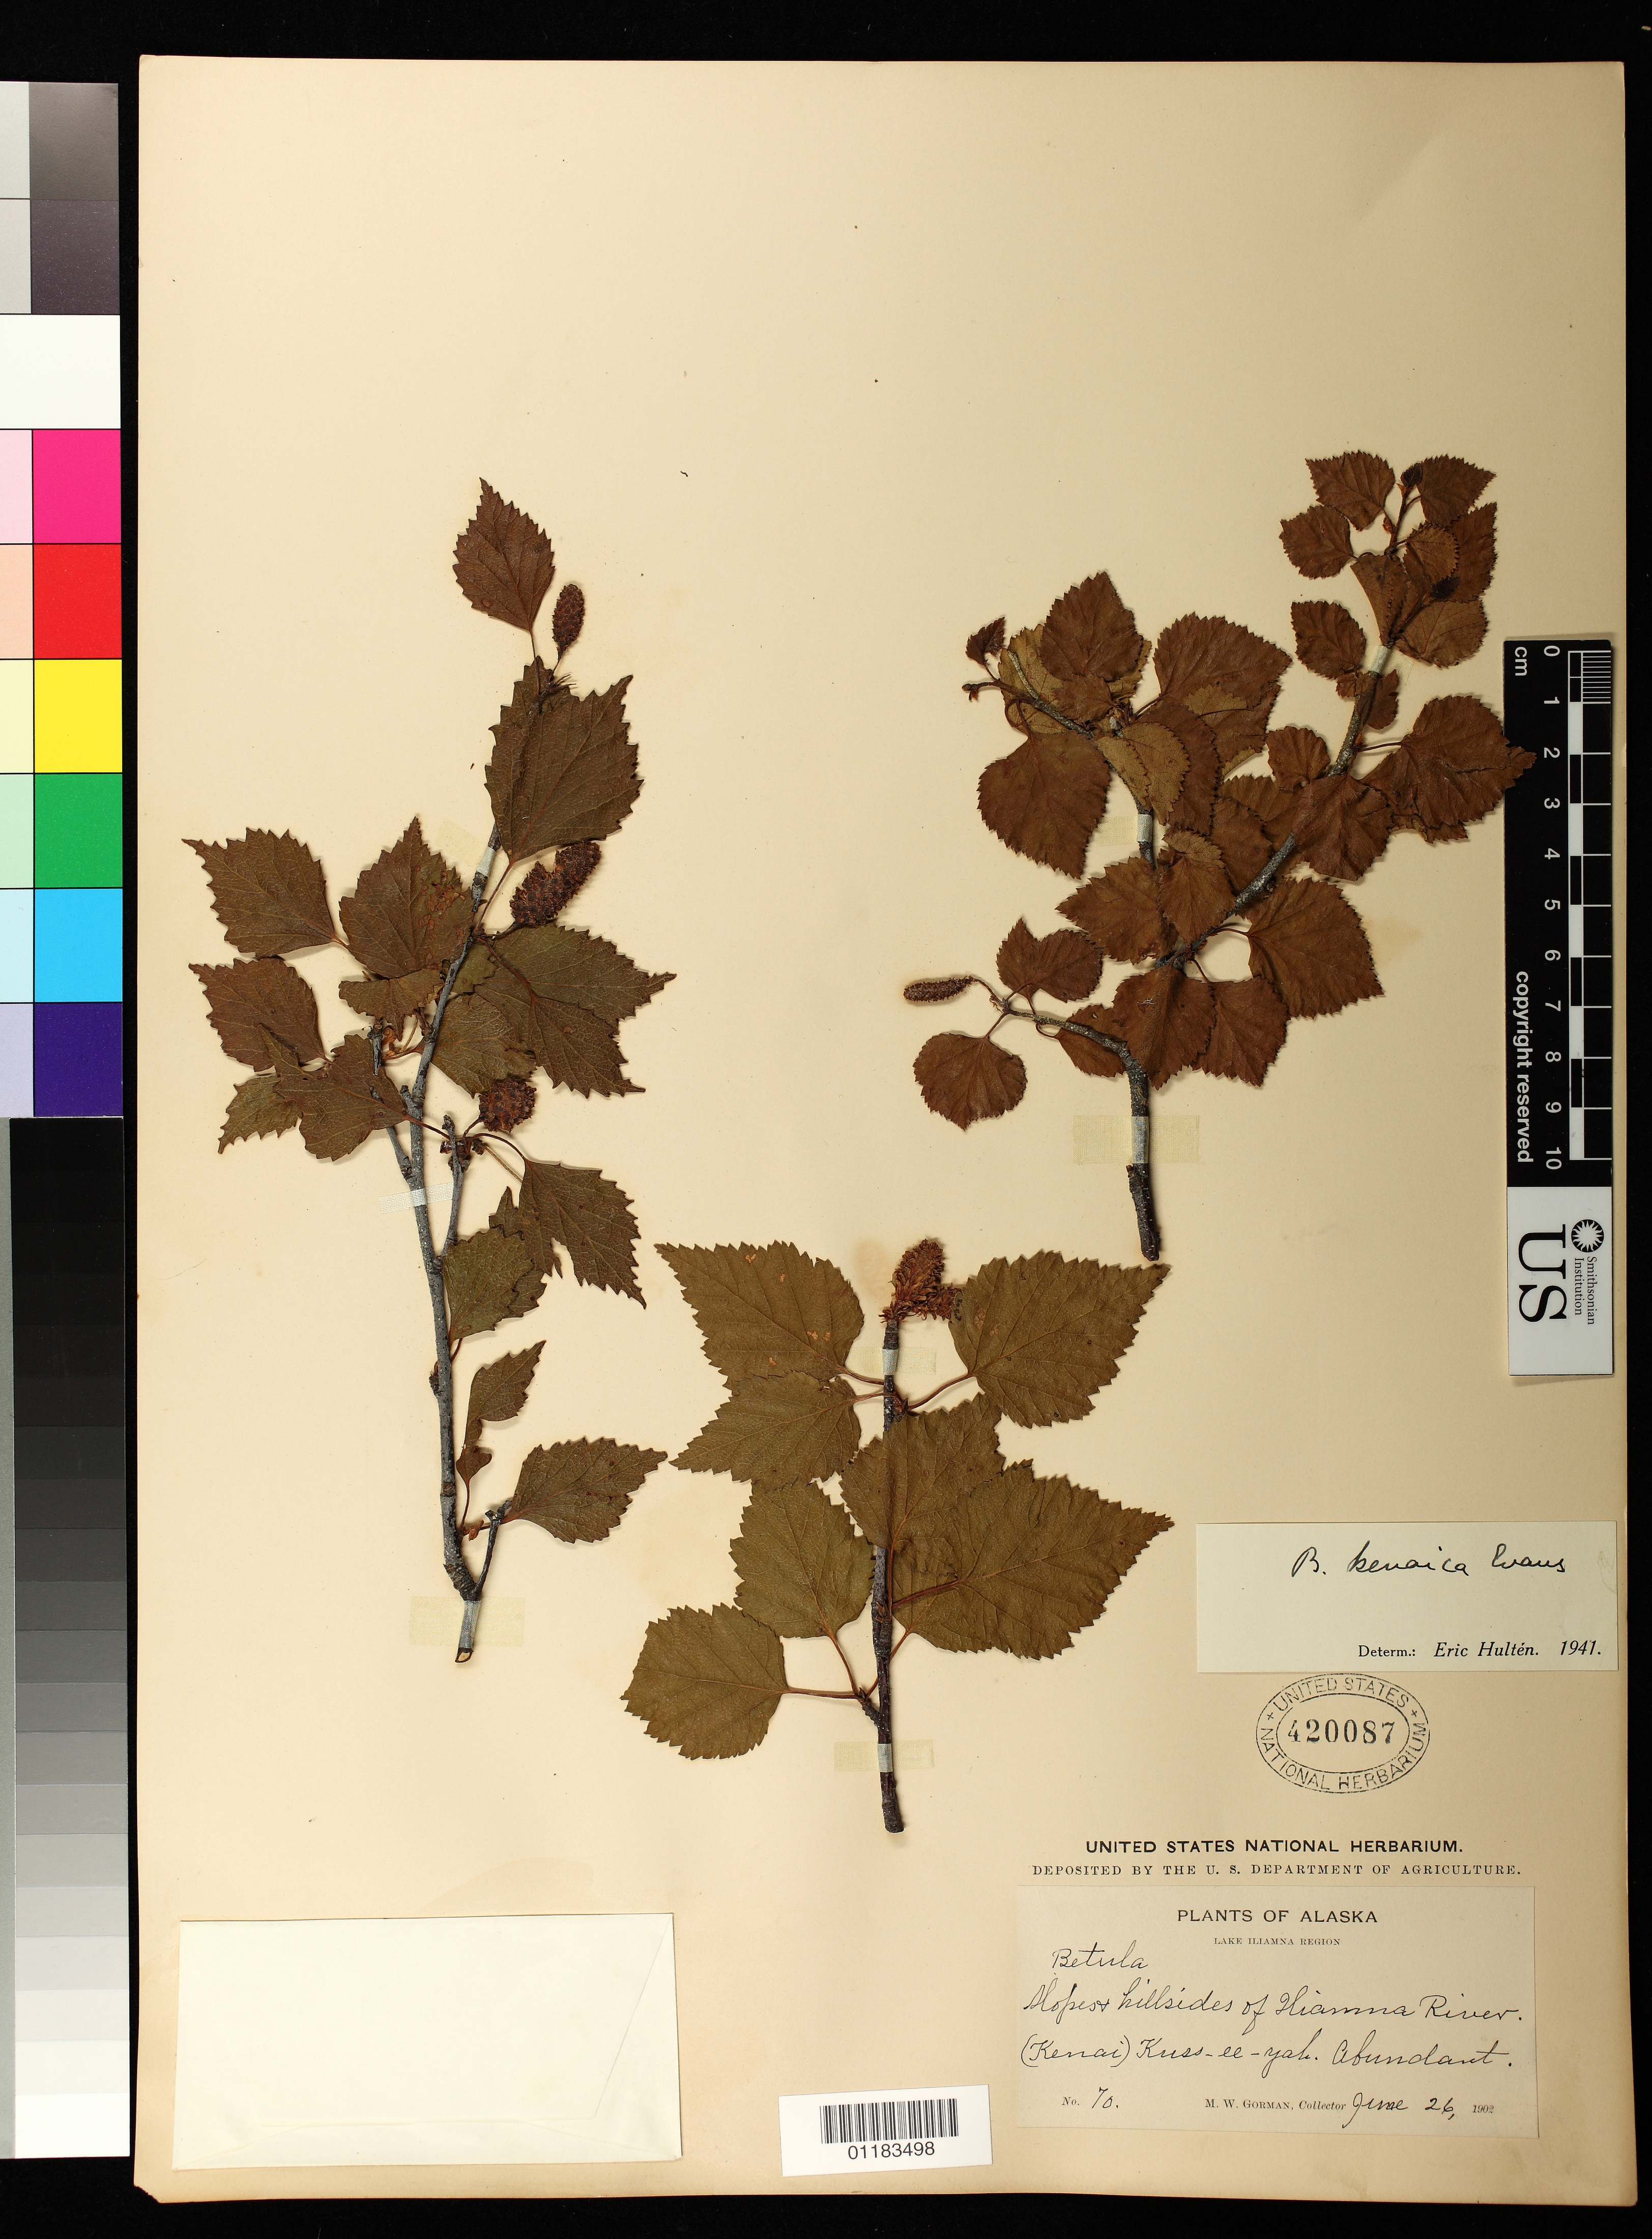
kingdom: Plantae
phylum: Tracheophyta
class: Magnoliopsida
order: Fagales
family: Betulaceae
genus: Betula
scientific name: Betula kenaica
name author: W.H. Evans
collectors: M. W. Gorman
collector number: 70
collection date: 1902-06-26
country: United States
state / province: Alaska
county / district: Lake and Peninsula Borough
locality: Slopes & hillsides of Iliamna River. (Kenai)Kuss-ee-yah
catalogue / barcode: US 420087